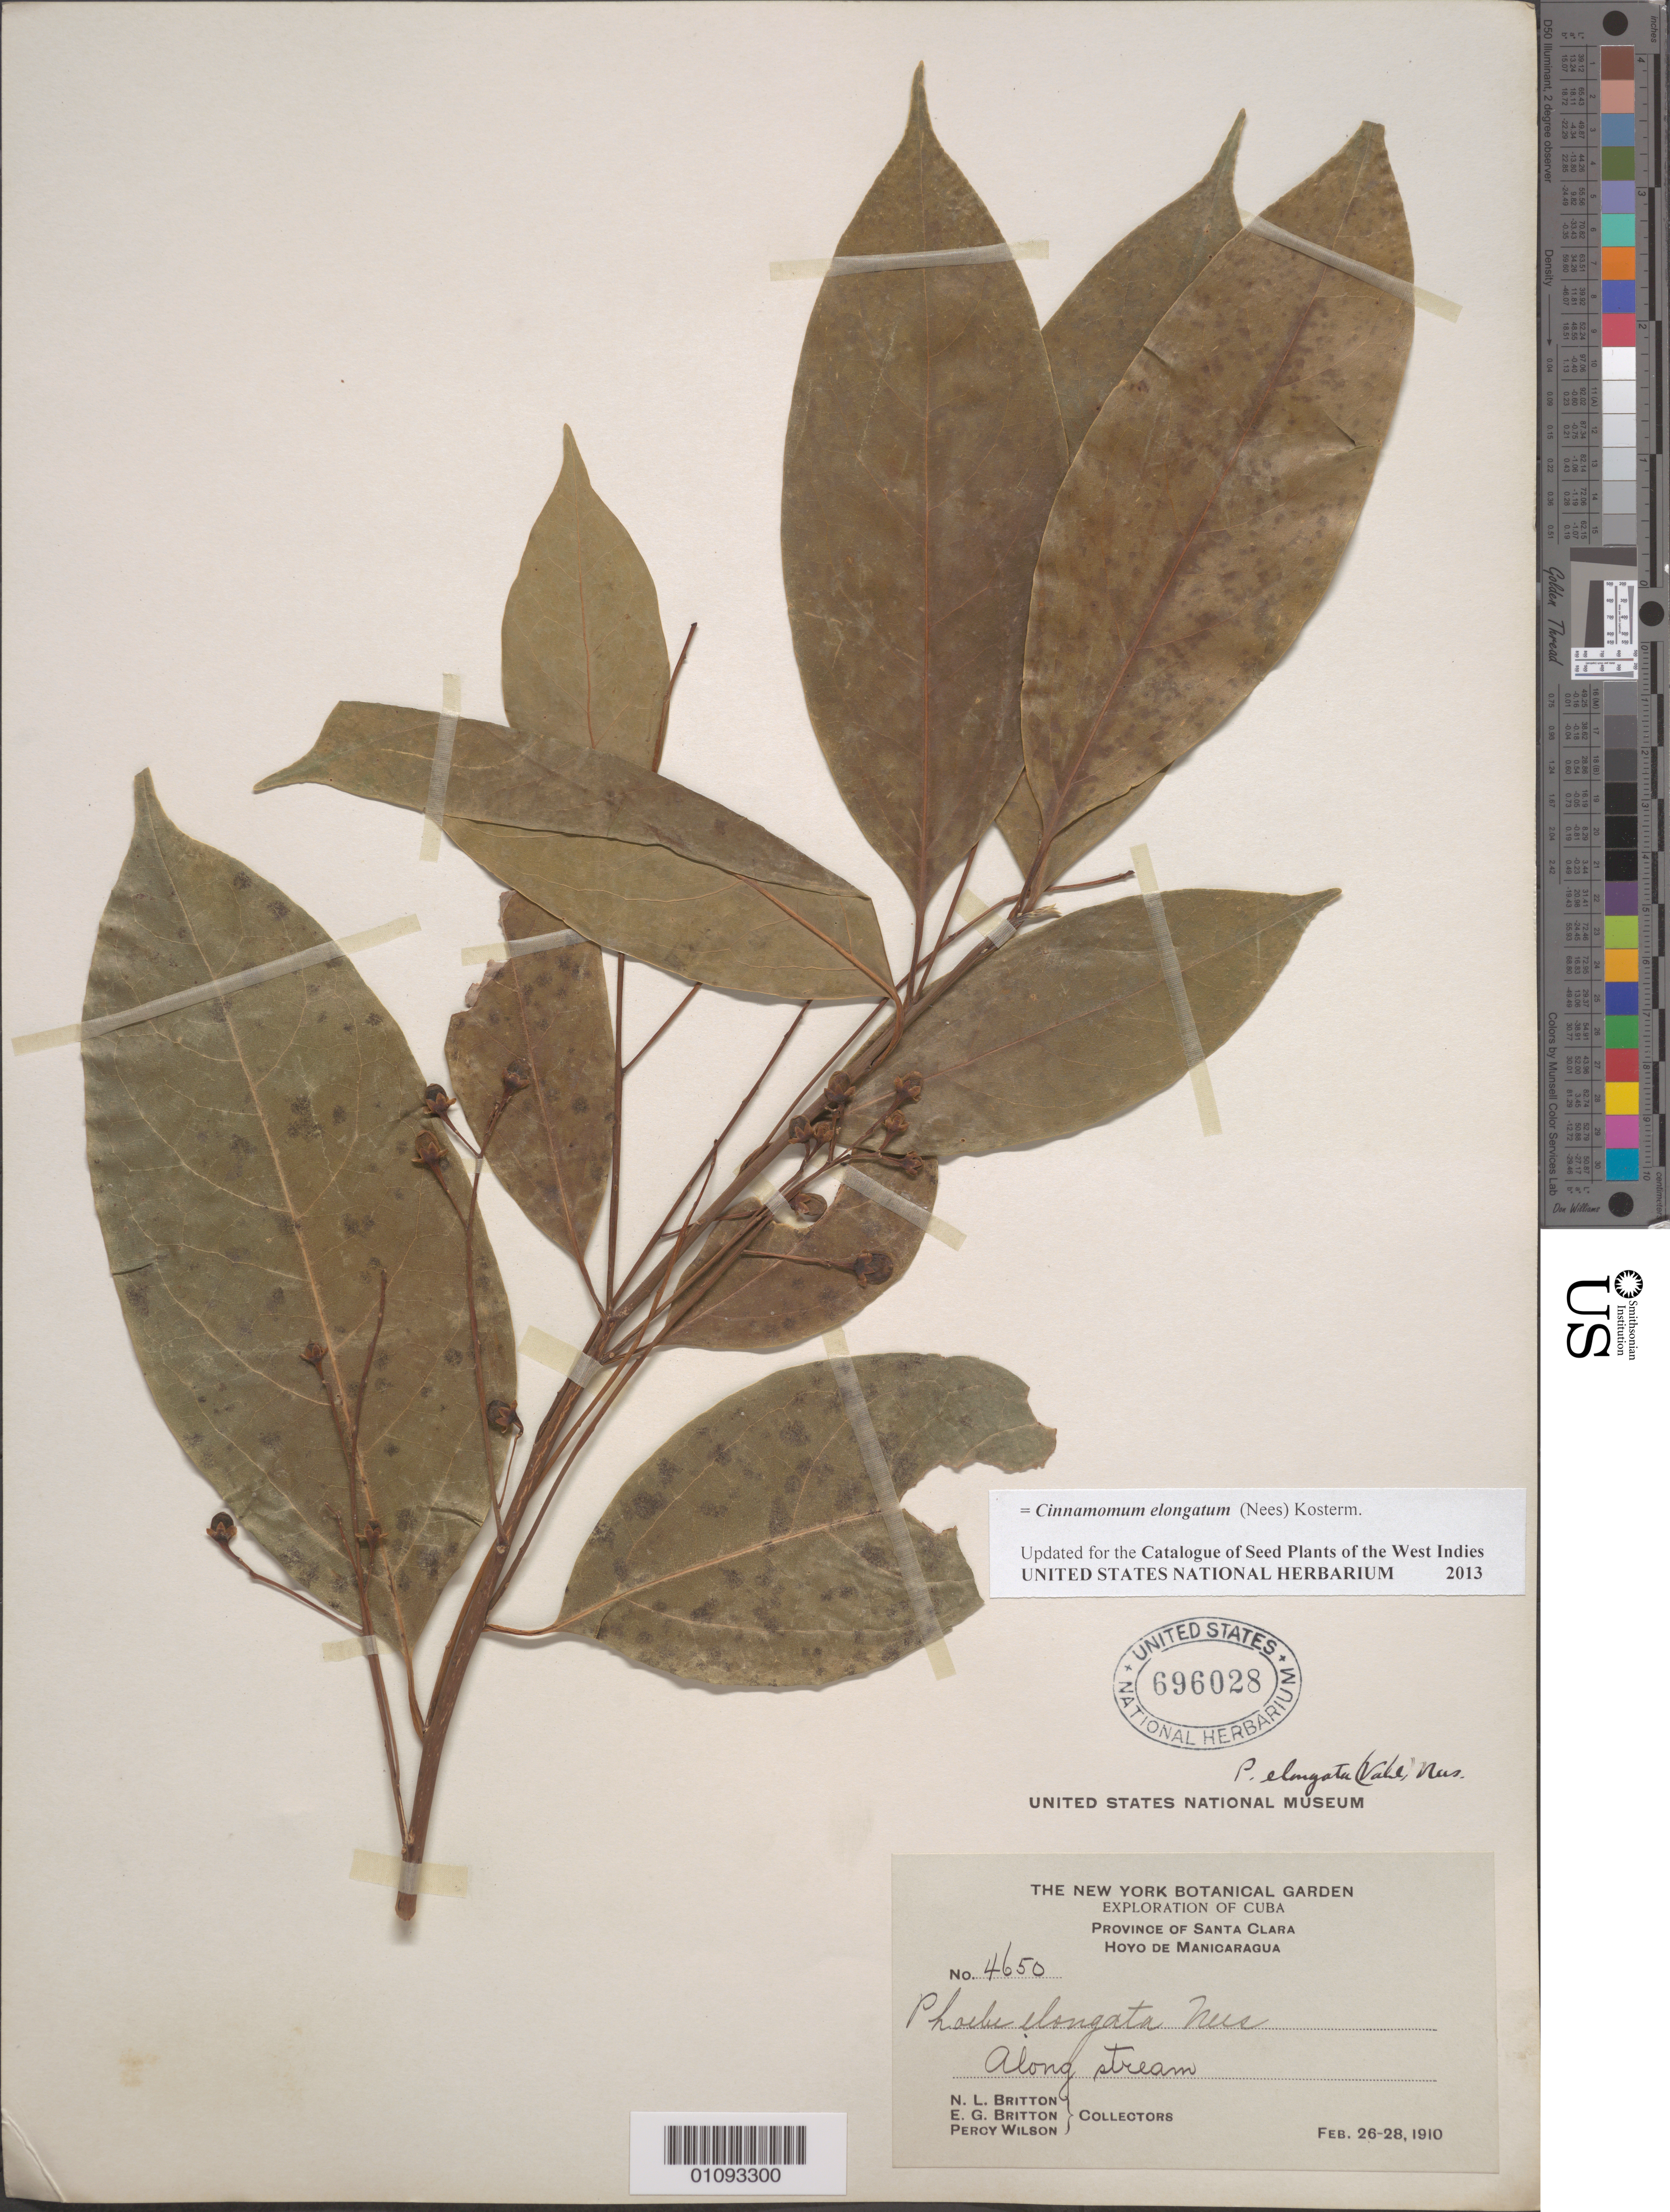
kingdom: Plantae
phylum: Tracheophyta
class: Magnoliopsida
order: Laurales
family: Lauraceae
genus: Phoebe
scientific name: Phoebe elongata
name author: (Vahl) Nees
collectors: N. Britton, E. G. Britton & P. Wilson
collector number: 4650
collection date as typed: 26 Feb 1910 to 28 Feb 1910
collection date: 1910-02-26/1910-02-28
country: Cuba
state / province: Matanzas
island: Cuba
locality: Hoyo de Manicaragua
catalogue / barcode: US 696028